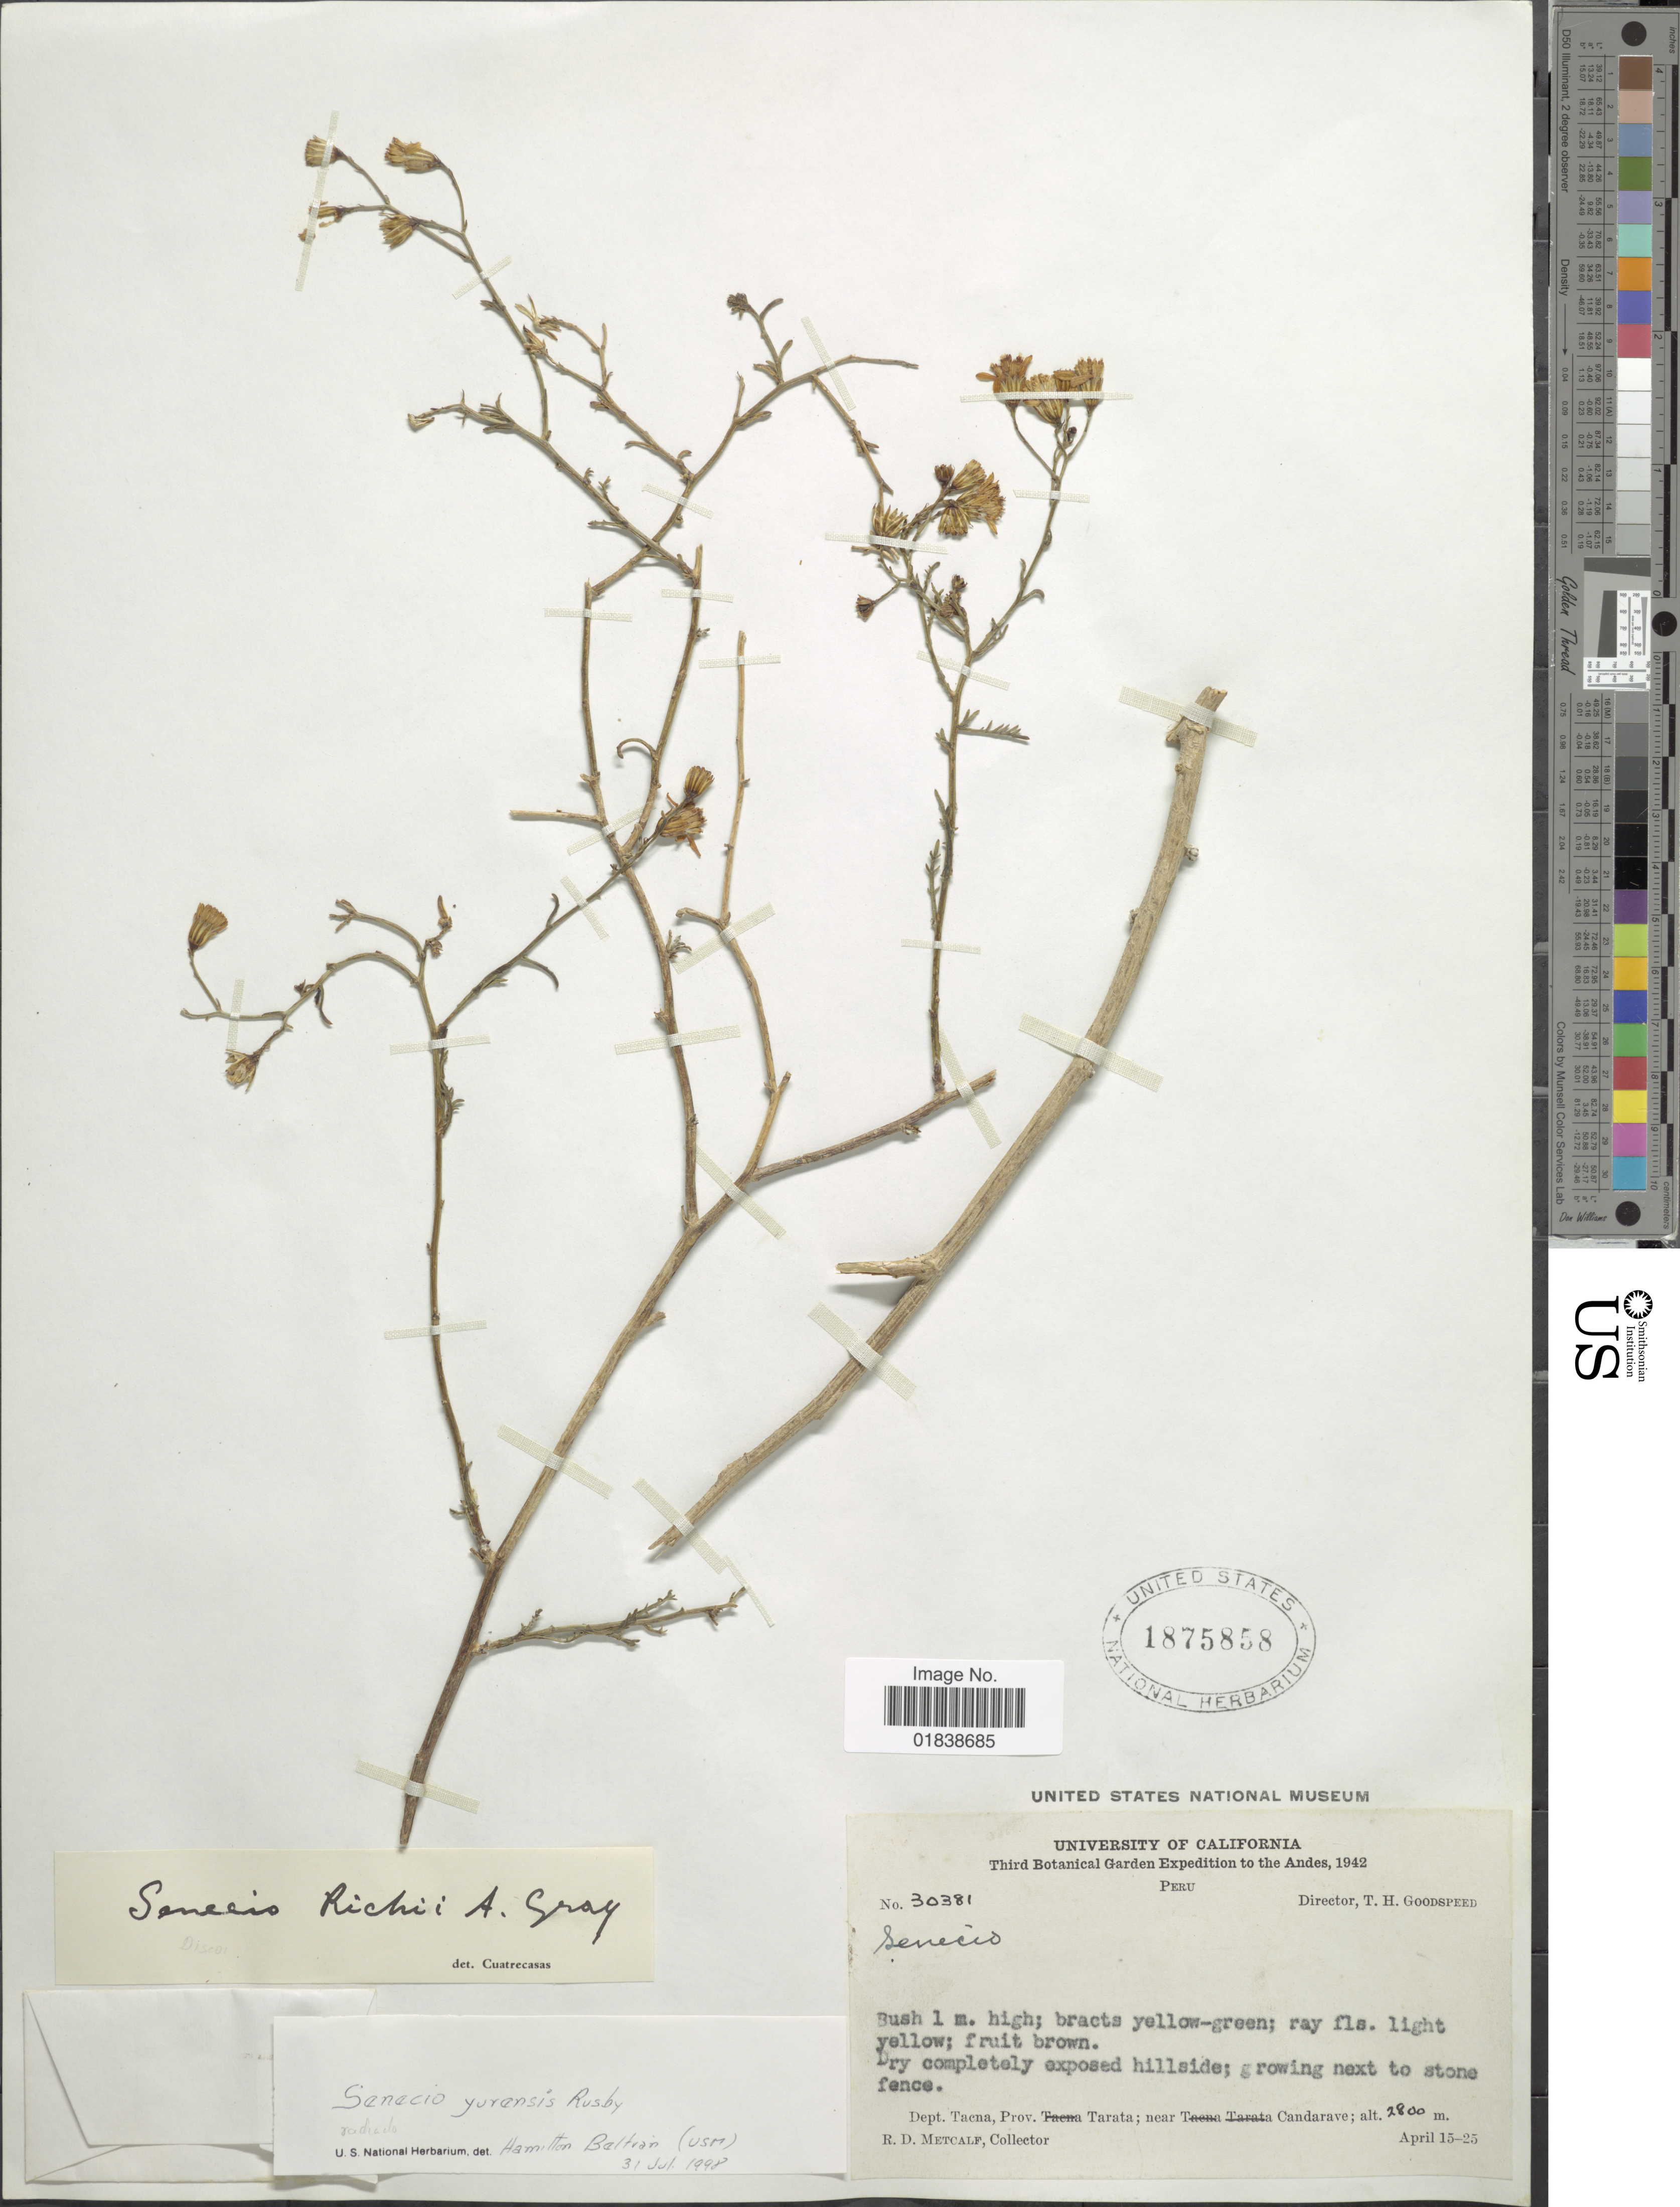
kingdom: Plantae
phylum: Tracheophyta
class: Magnoliopsida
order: Asterales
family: Asteraceae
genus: Senecio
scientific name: Senecio yurensis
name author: Rusby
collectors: R. D. Metcalf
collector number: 30381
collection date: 1942-04-15/1942-04-25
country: Peru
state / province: Tacna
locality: Andes, Prov. Tarata, near Candarave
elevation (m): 2800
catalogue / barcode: US 1875858